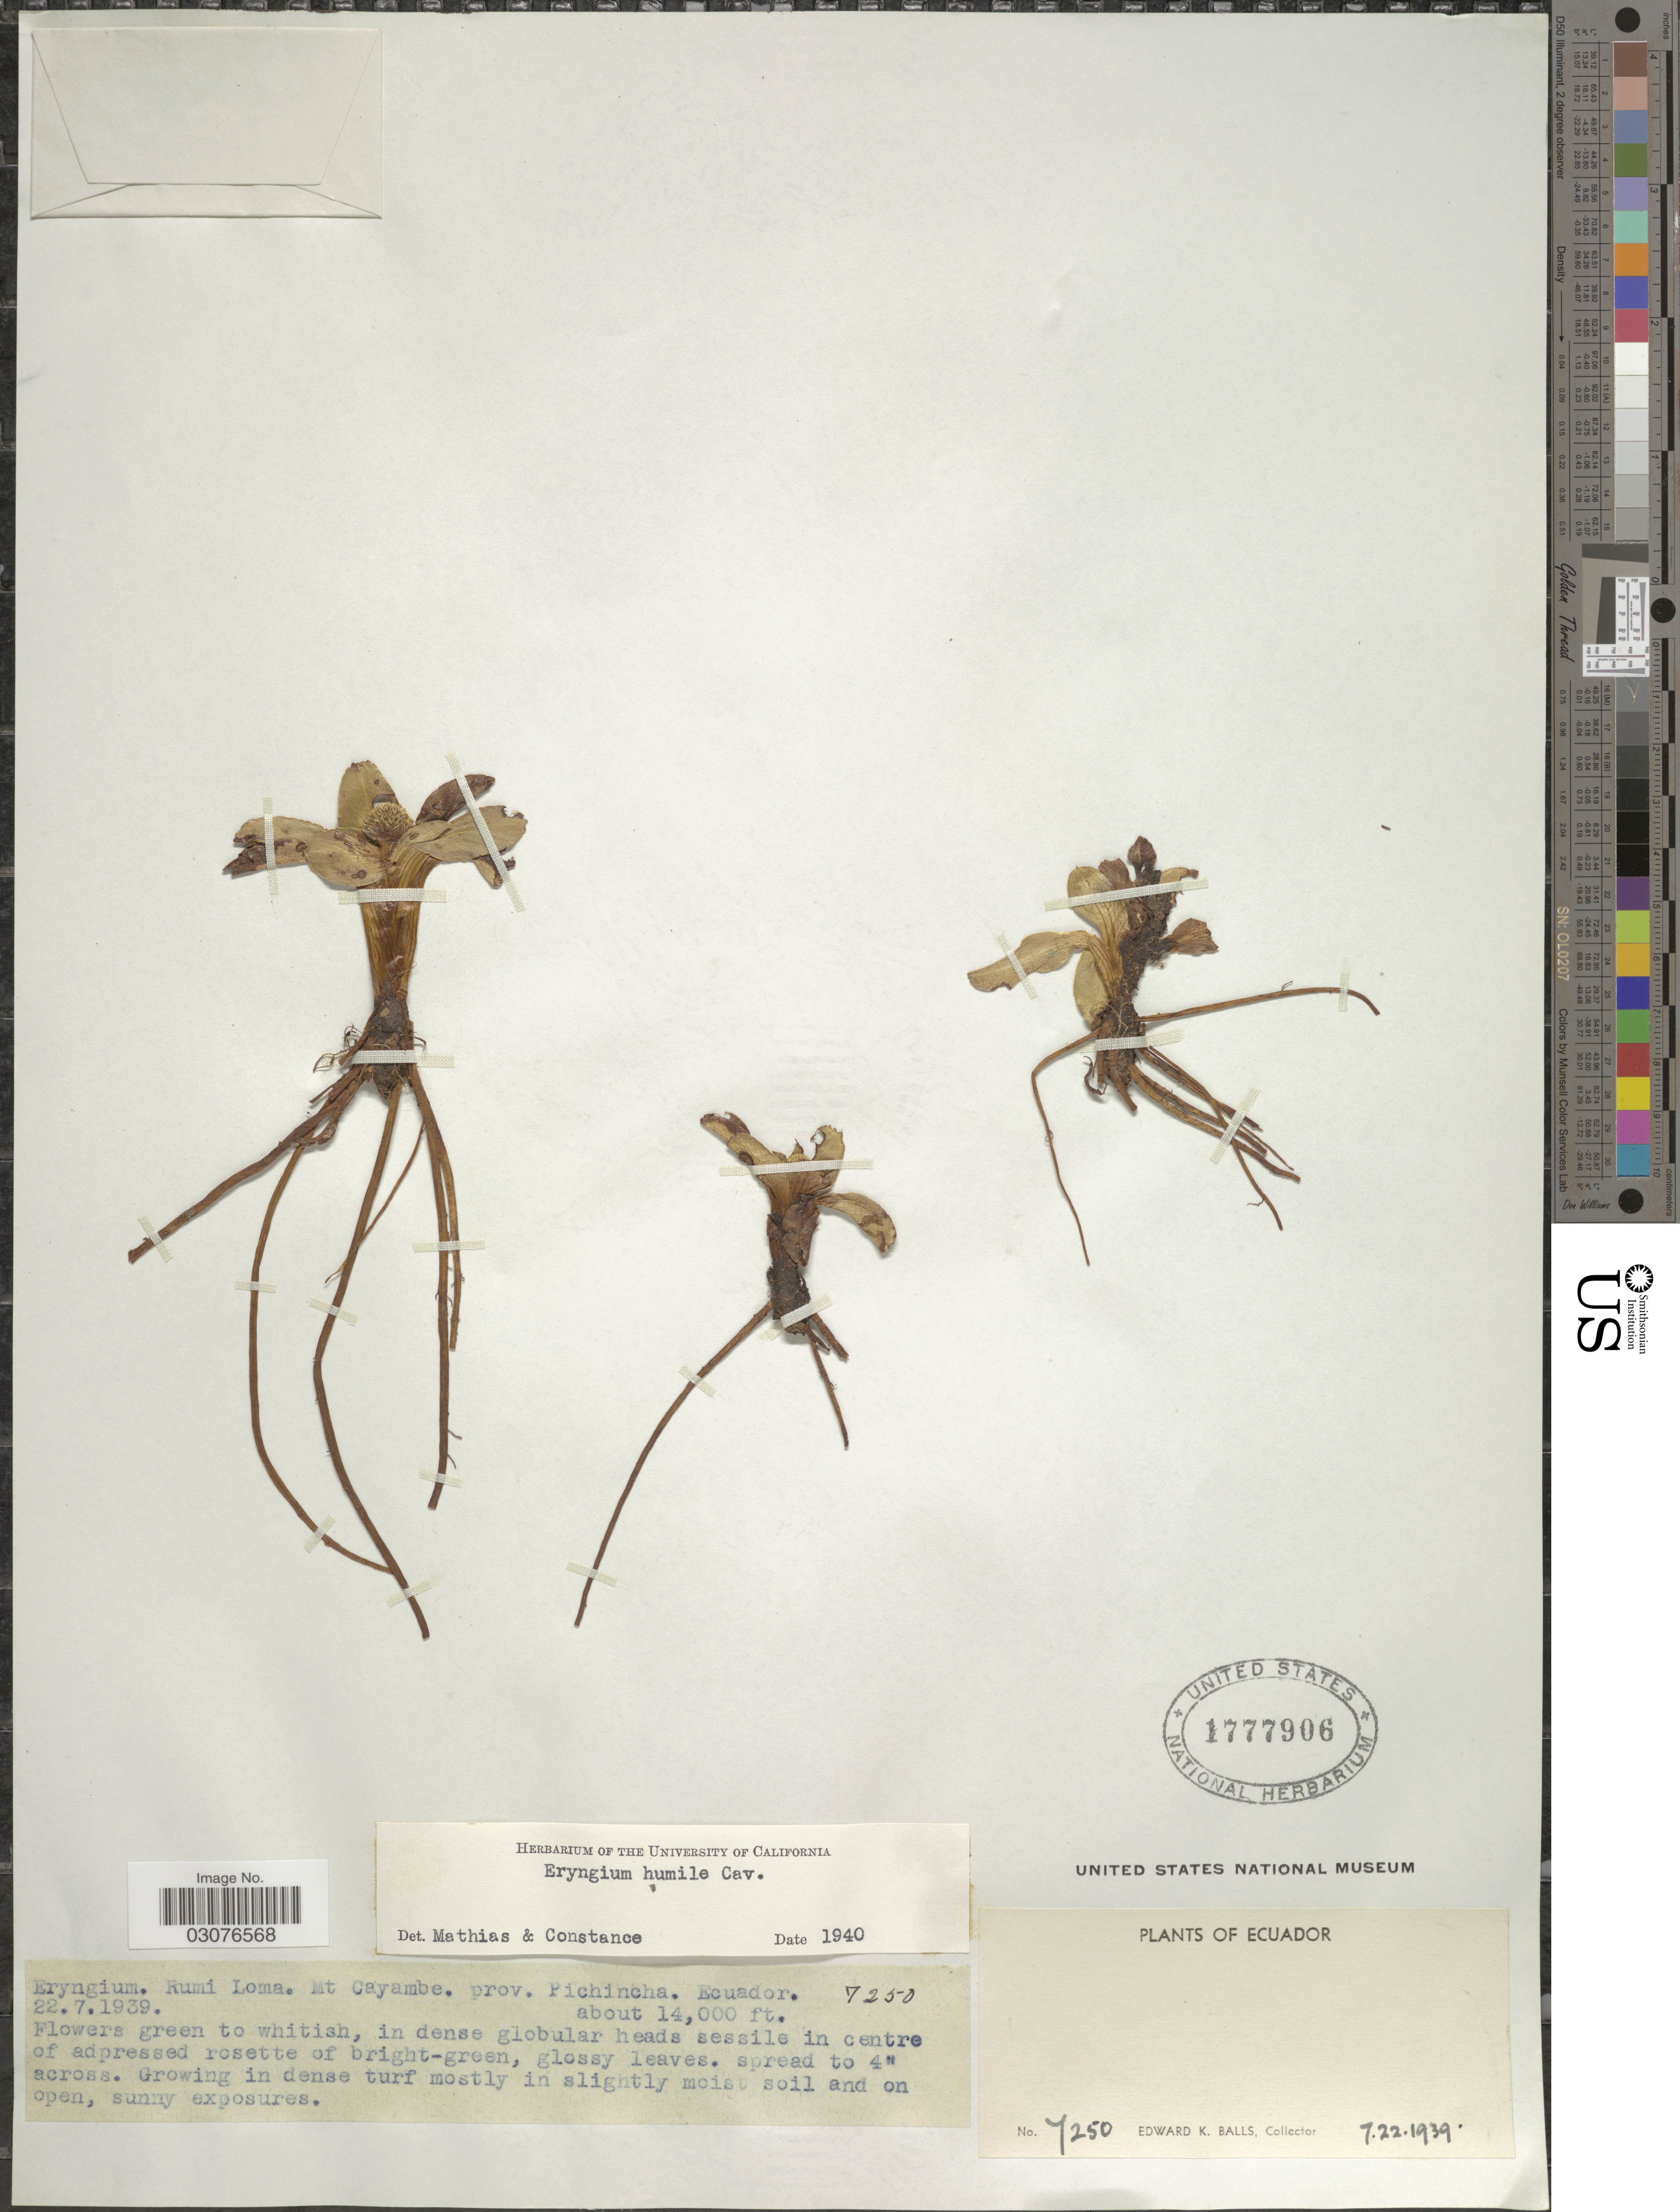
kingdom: Plantae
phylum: Tracheophyta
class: Magnoliopsida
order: Apiales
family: Apiaceae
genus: Eryngium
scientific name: Eryngium bourgatii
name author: Gouan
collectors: E. K. Balls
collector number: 7250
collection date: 1939-07-22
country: Ecuador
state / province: Pichincha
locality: Rumi Loma. Mt Cayambe.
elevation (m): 4267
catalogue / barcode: US 1777906